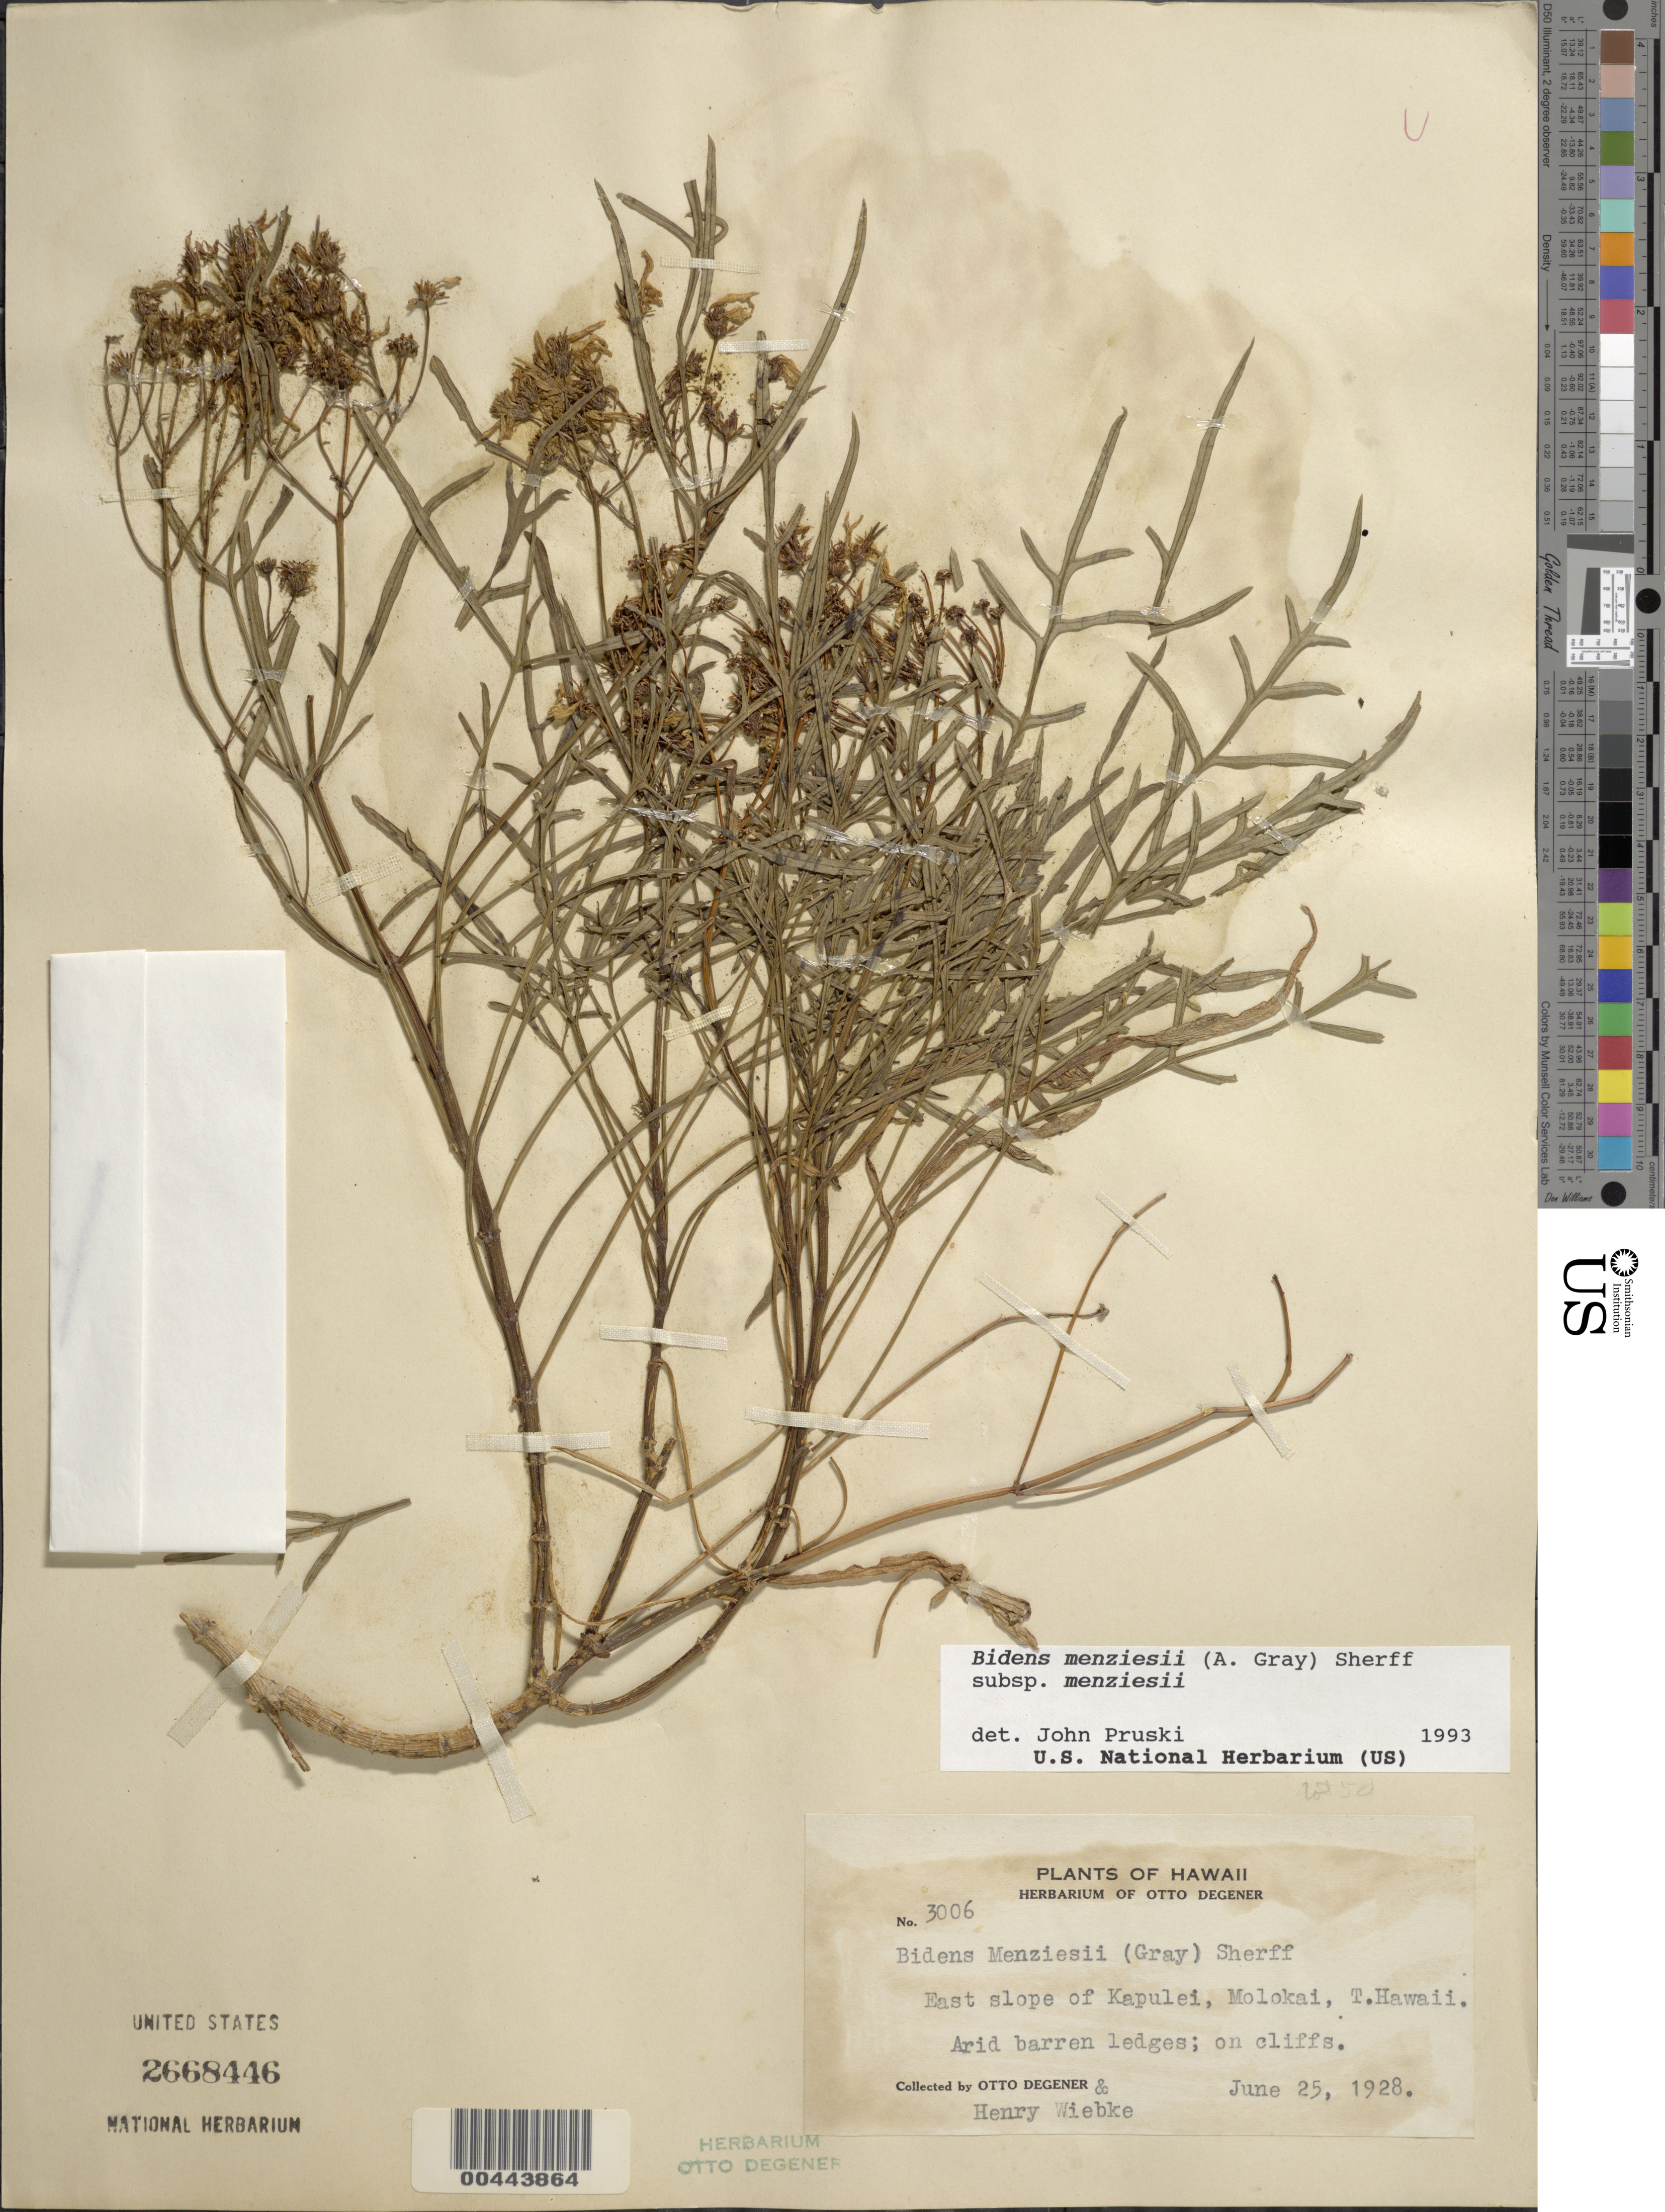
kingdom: Plantae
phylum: Tracheophyta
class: Magnoliopsida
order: Asterales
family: Asteraceae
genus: Bidens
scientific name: Bidens menziesii subsp. menziesii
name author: (A. Gray) Sherff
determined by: Pruski, J. F.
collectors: O. Degener & H. Wiebke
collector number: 3006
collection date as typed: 25 Jun 1928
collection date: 1928-06-25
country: United States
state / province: Hawaii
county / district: Maui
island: Moloka'i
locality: East slope of Kapulei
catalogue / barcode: US 2668446